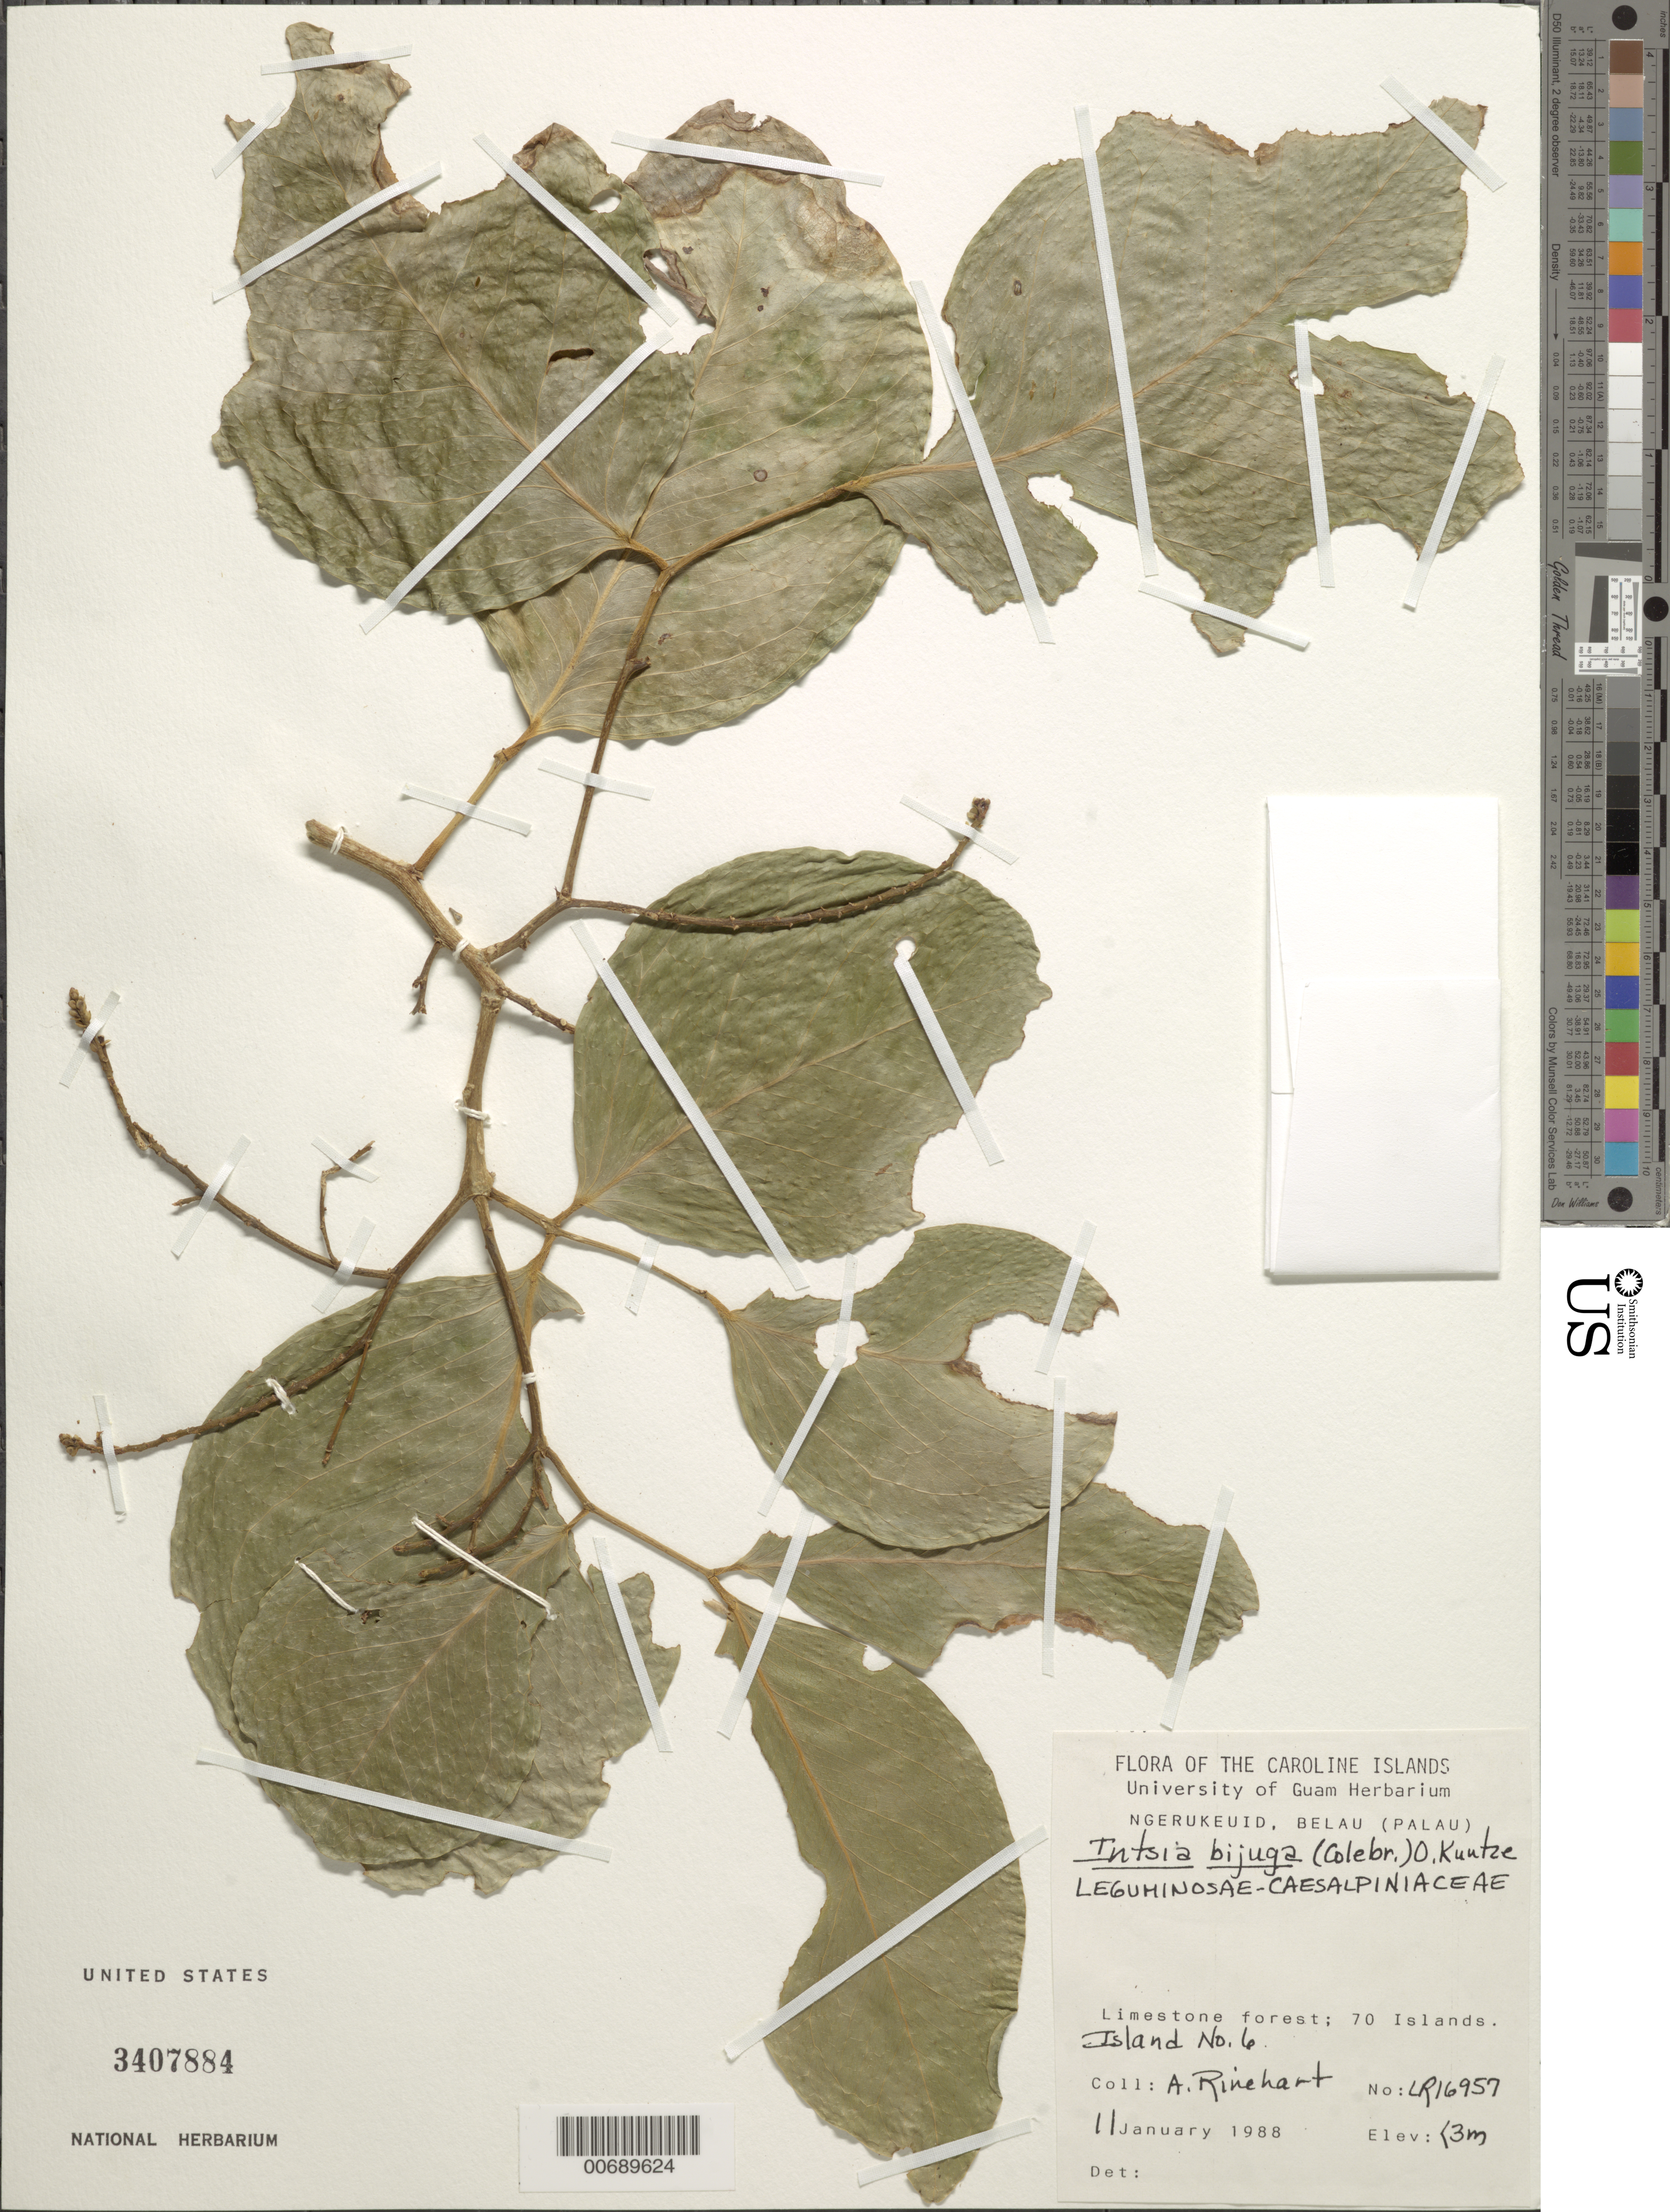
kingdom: Plantae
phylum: Tracheophyta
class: Magnoliopsida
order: Fabales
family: Fabaceae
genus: Intsia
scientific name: Intsia bijuga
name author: (Colebr.) Kuntze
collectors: A. Rinehart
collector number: LR16957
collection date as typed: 11 Jan 1988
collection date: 1988-01-11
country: Micronesia, Federated States of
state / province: Truk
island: Murilo Atoll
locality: Island # 6. [Island # 6 = 6 AM (Ruo) Island?]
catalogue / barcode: US 3407884